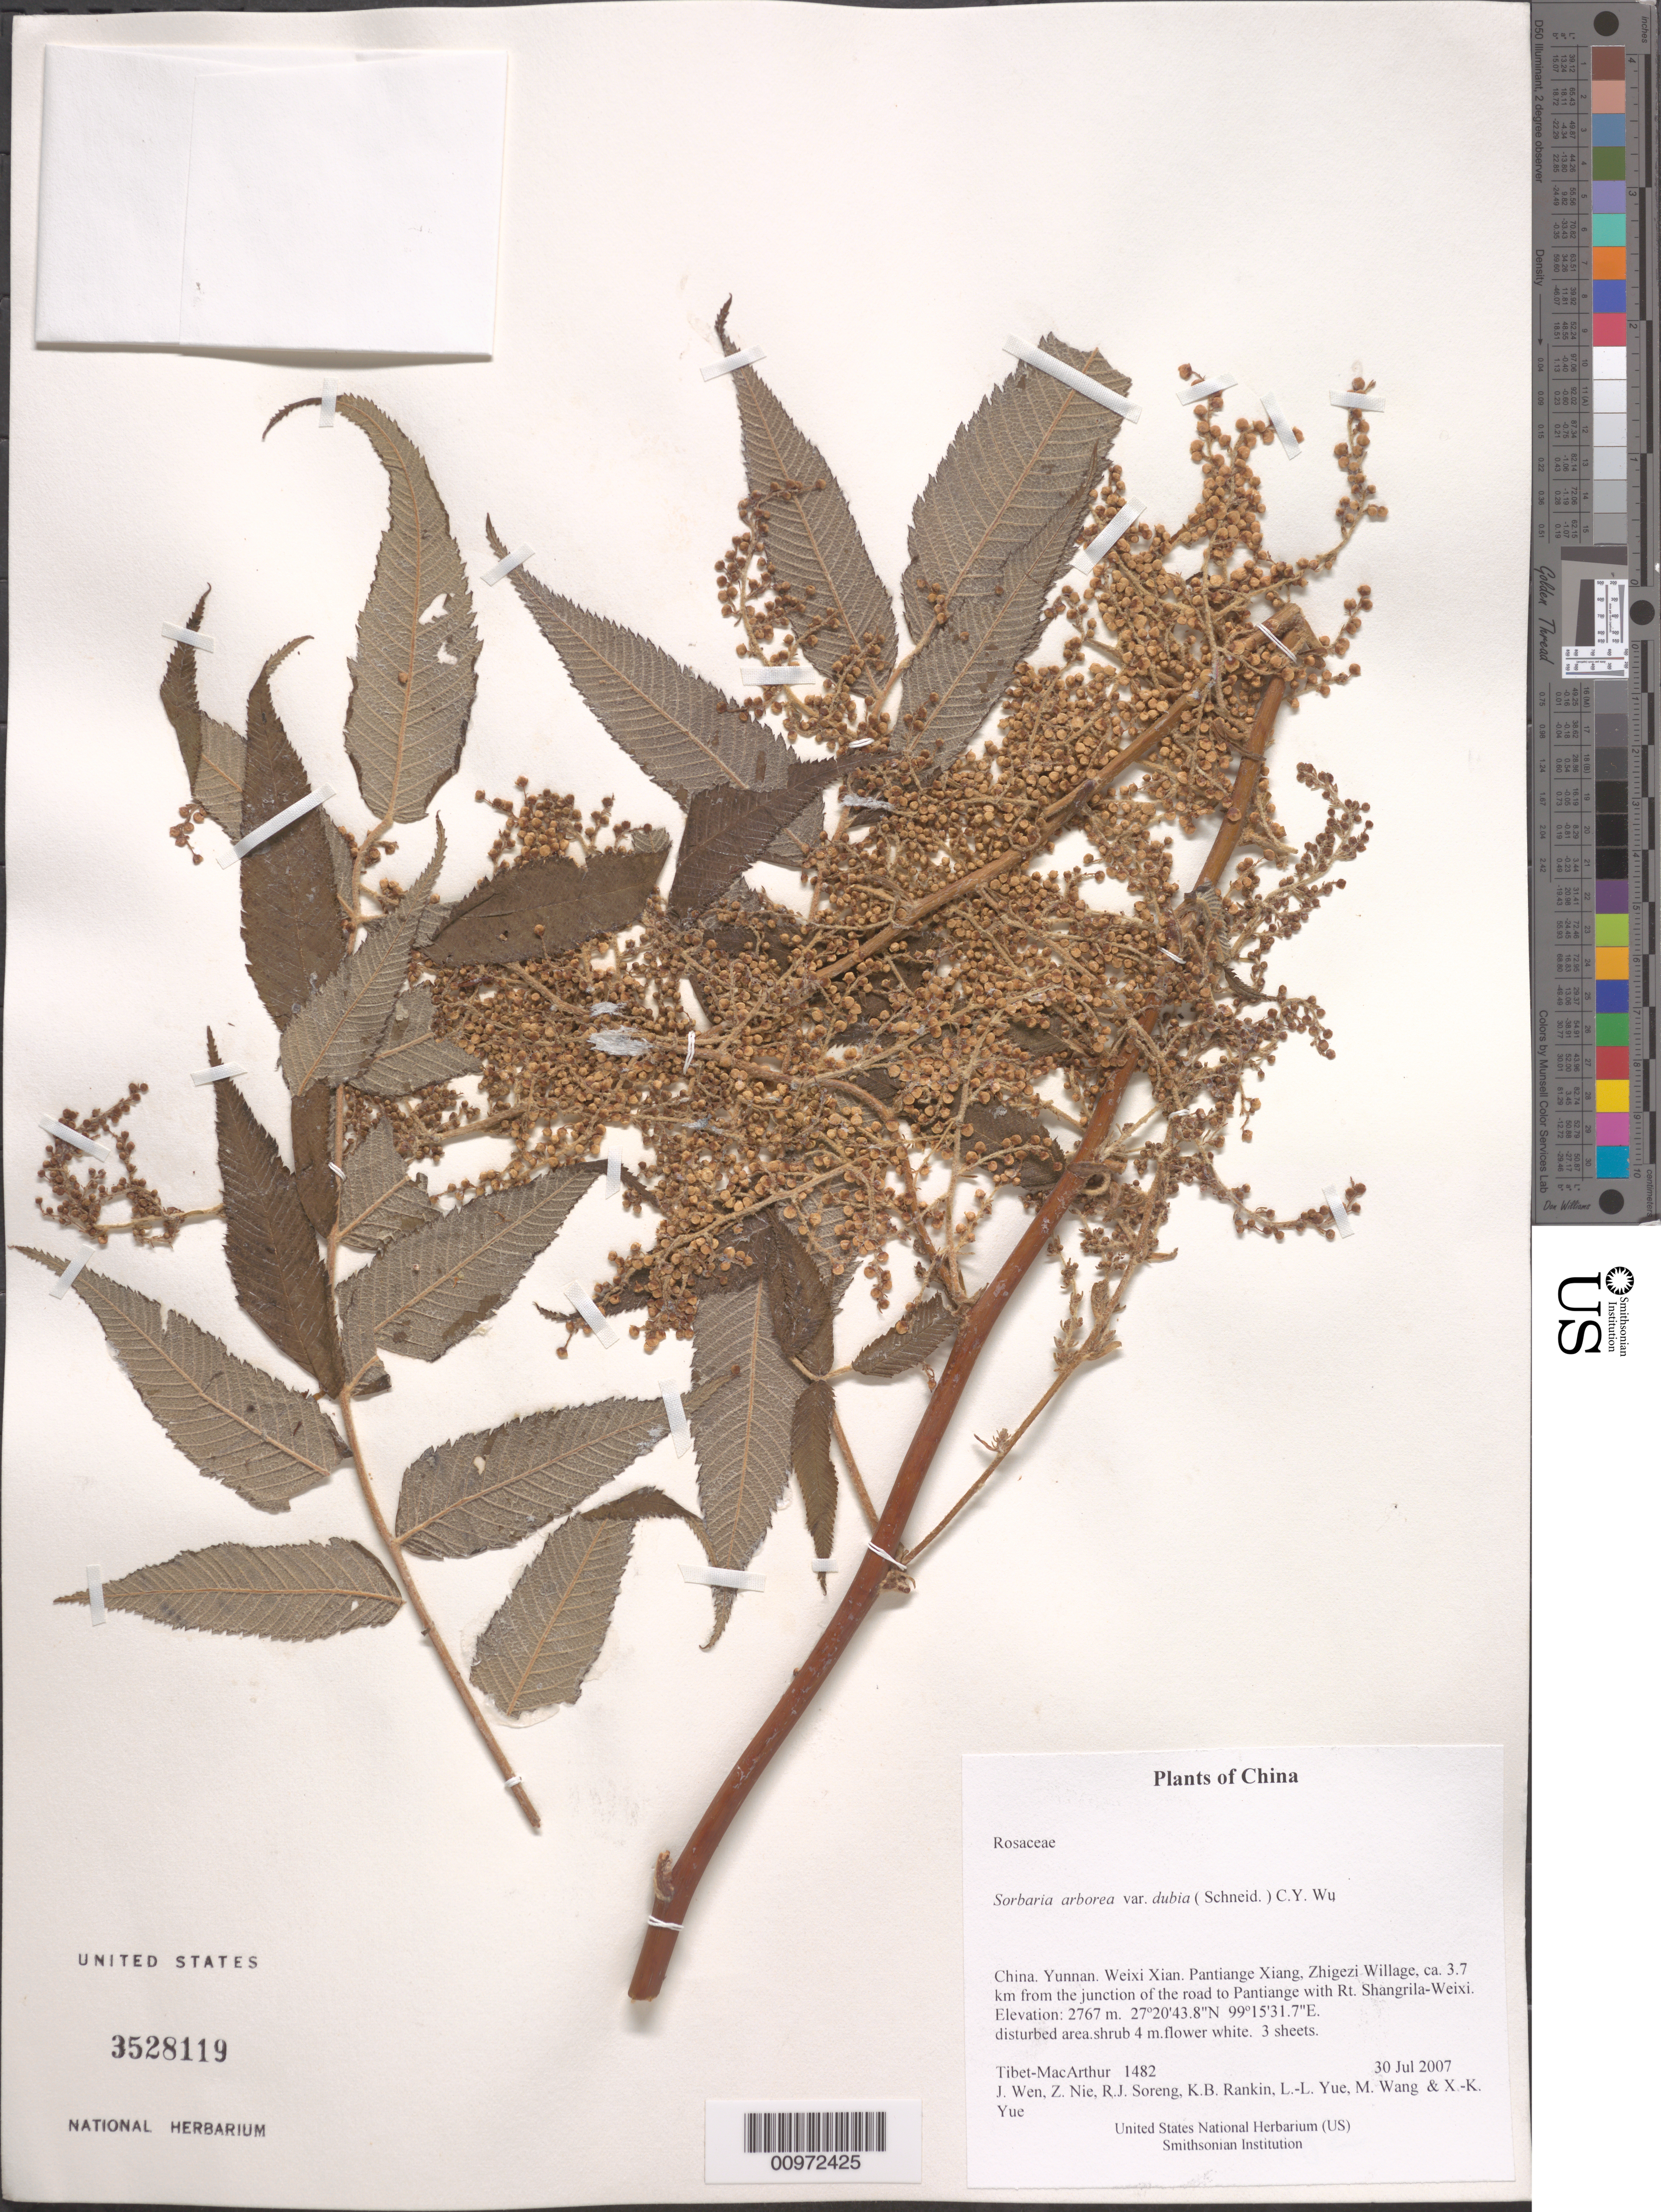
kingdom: Plantae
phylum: Tracheophyta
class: Magnoliopsida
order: Rosales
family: Rosaceae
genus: Sorbaria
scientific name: Sorbaria arborea var. dubia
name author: (C.K. Schneid.) C.Y. Wu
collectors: Tibet-MacArthur, J. Wen, Z. Nie, R. J. Soreng, K. Rankin, L. Yue, M. Wang & X. Yue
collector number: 1482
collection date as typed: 30 Jul 2007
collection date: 2007-07-30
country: China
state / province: Yunnan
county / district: Weixi Xian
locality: Pantiange Xiang, Zhigezi Willage, ca. 3.7 km from the junction of the road to Pantiange with Rt. Shangrila-Weixi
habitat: disturbed area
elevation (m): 2767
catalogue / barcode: US 3528119